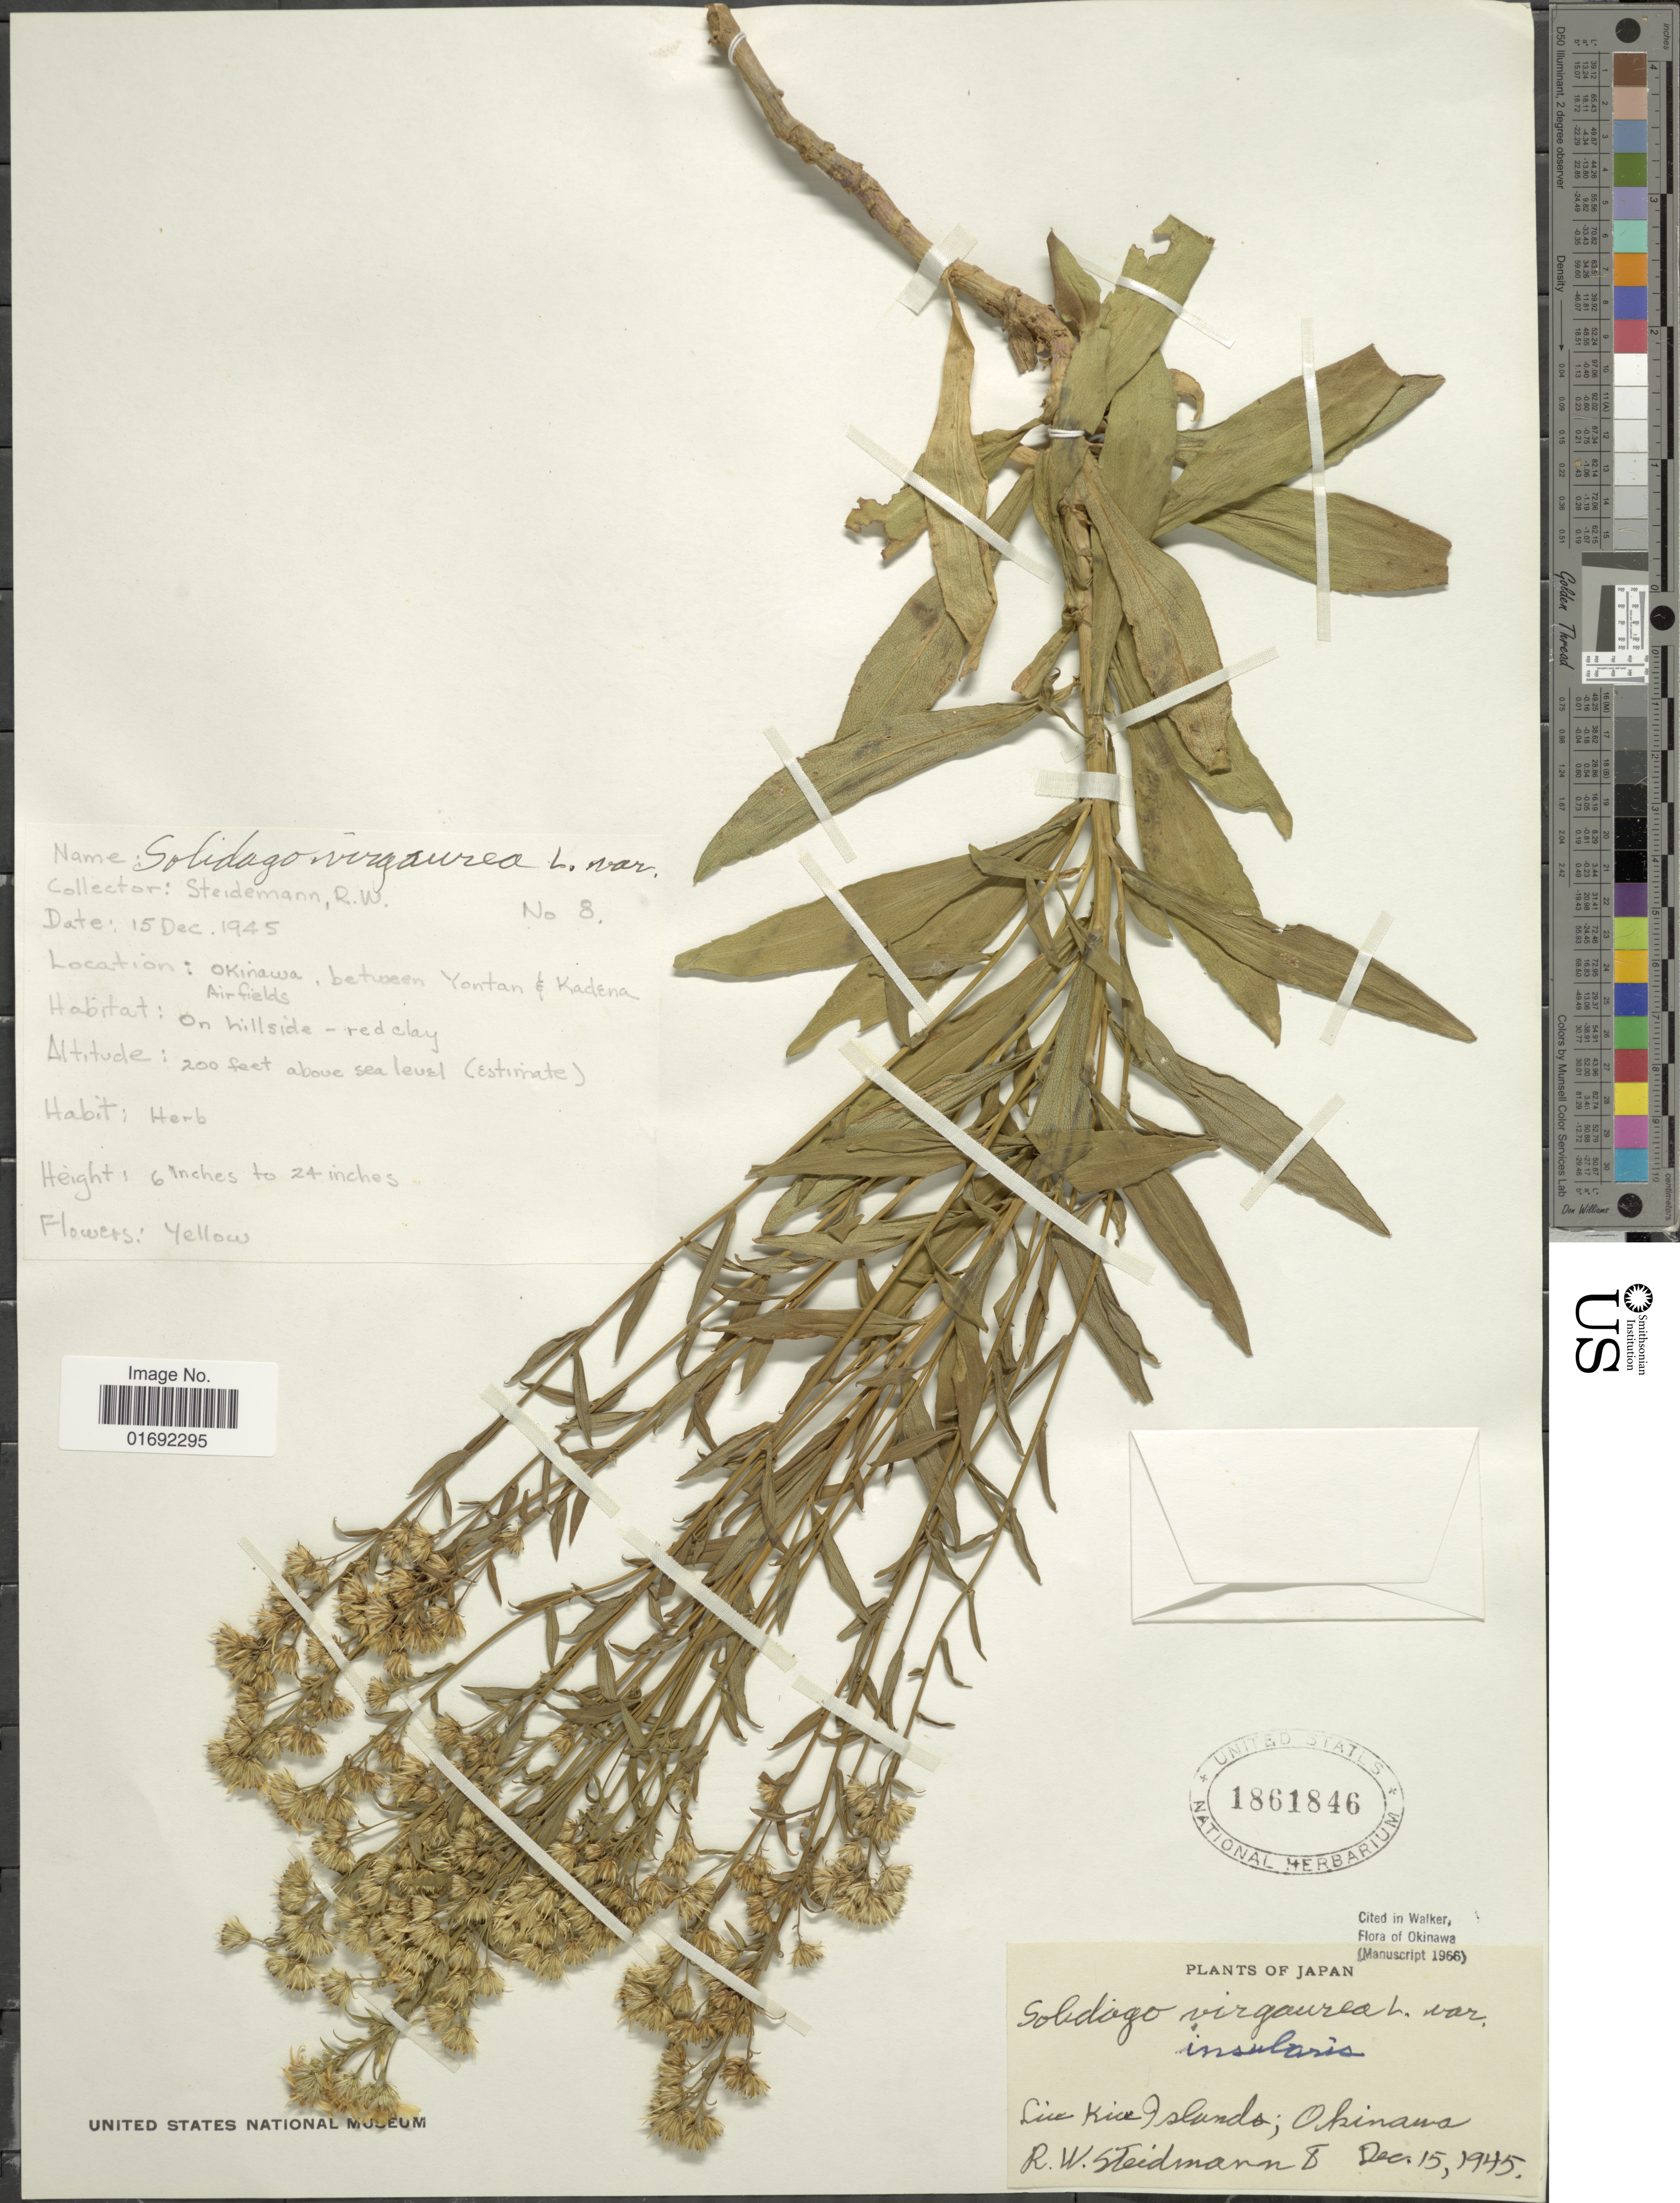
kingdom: Plantae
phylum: Tracheophyta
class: Magnoliopsida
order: Asterales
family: Asteraceae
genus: Solidago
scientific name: Solidago virgaurea var. asiatica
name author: Nakai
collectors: R. Steidemann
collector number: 8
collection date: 1945-12-15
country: Japan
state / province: Okinawa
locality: Liu Kiu Islands, between Yontan Kadena Airfields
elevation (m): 61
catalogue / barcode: US 1861846